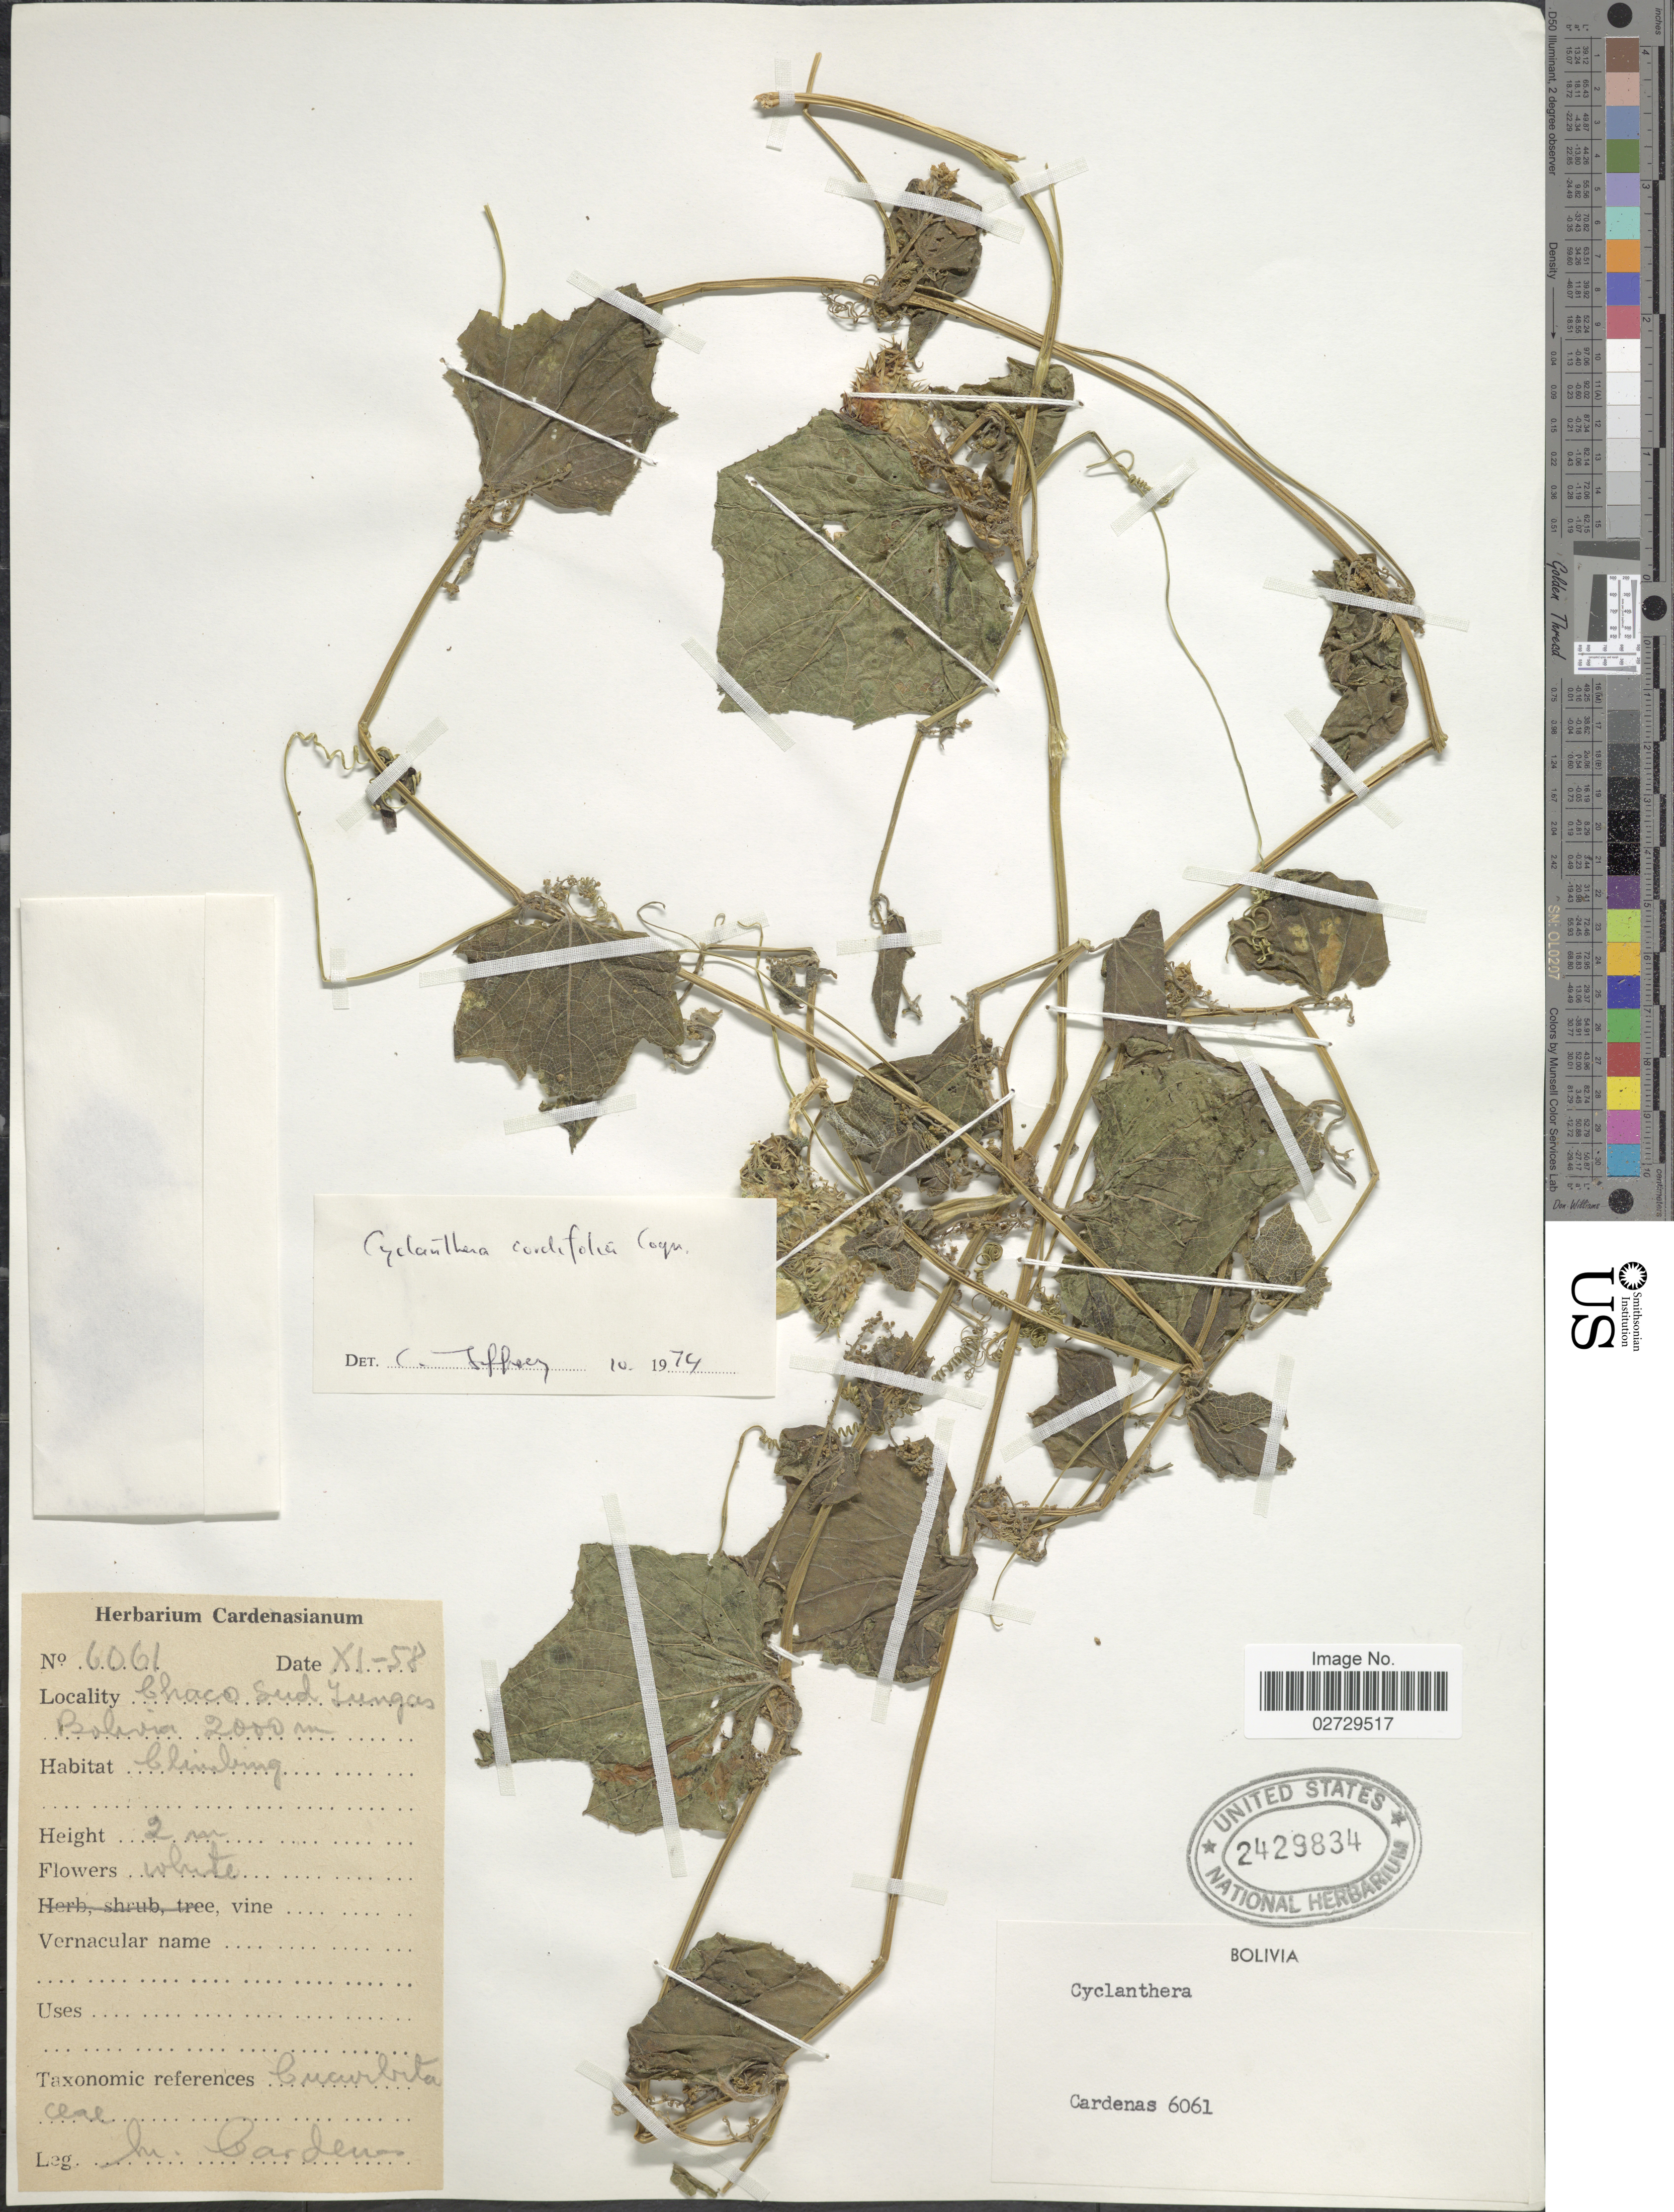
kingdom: Plantae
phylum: Tracheophyta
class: Magnoliopsida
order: Cucurbitales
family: Cucurbitaceae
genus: Cyclanthera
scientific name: Cyclanthera cordifolia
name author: Cogn.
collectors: M. Cárdenas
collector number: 6061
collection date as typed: Transcribed d/m/y: /11/58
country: Bolivia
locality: Chaco, Sud Yungas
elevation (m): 2000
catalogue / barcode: US 2429834